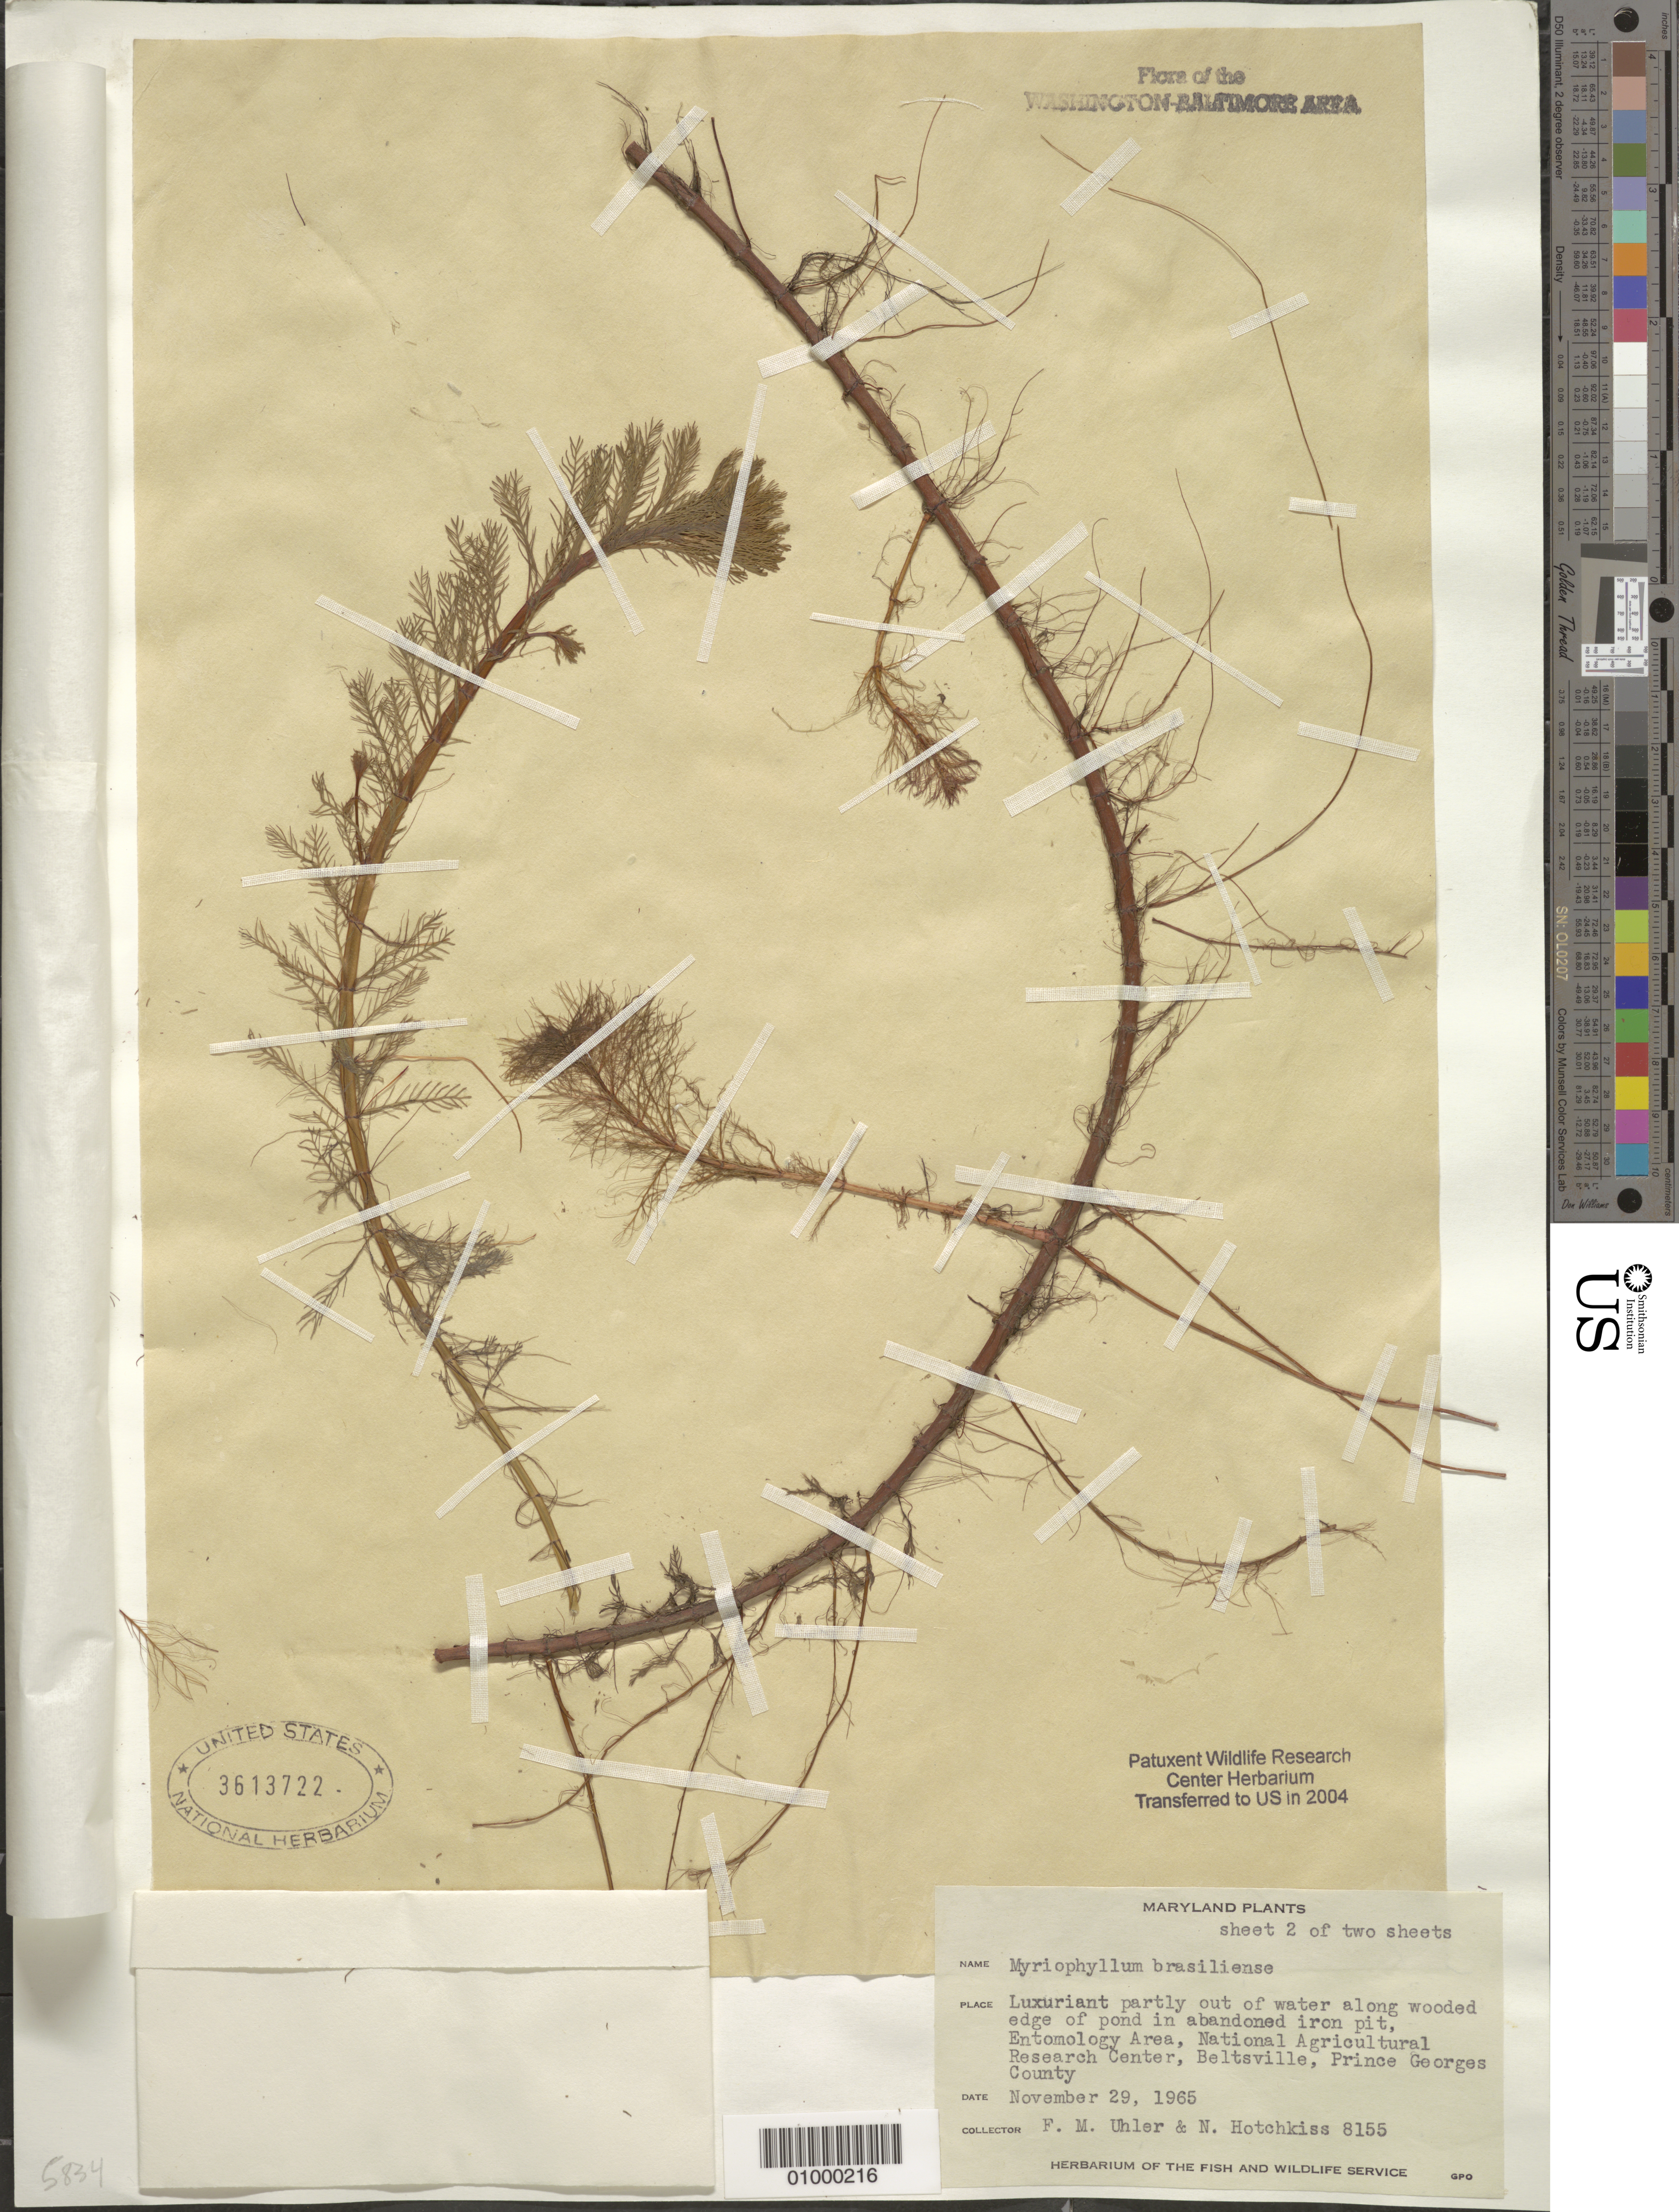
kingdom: Plantae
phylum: Tracheophyta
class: Magnoliopsida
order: Saxifragales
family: Haloragaceae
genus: Myriophyllum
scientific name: Myriophyllum aquaticum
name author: (Vell.) Verdc.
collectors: F. M. Uhler & N. Hotchkiss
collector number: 8155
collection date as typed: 29 Nov 1965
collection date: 1965-11-29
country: United States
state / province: Maryland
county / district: Prince George's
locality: Beltsville, Nat. Agric. Res. Center, Entomology area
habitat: along wooded edge of pond in abandoned iron pit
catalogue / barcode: US 3613722